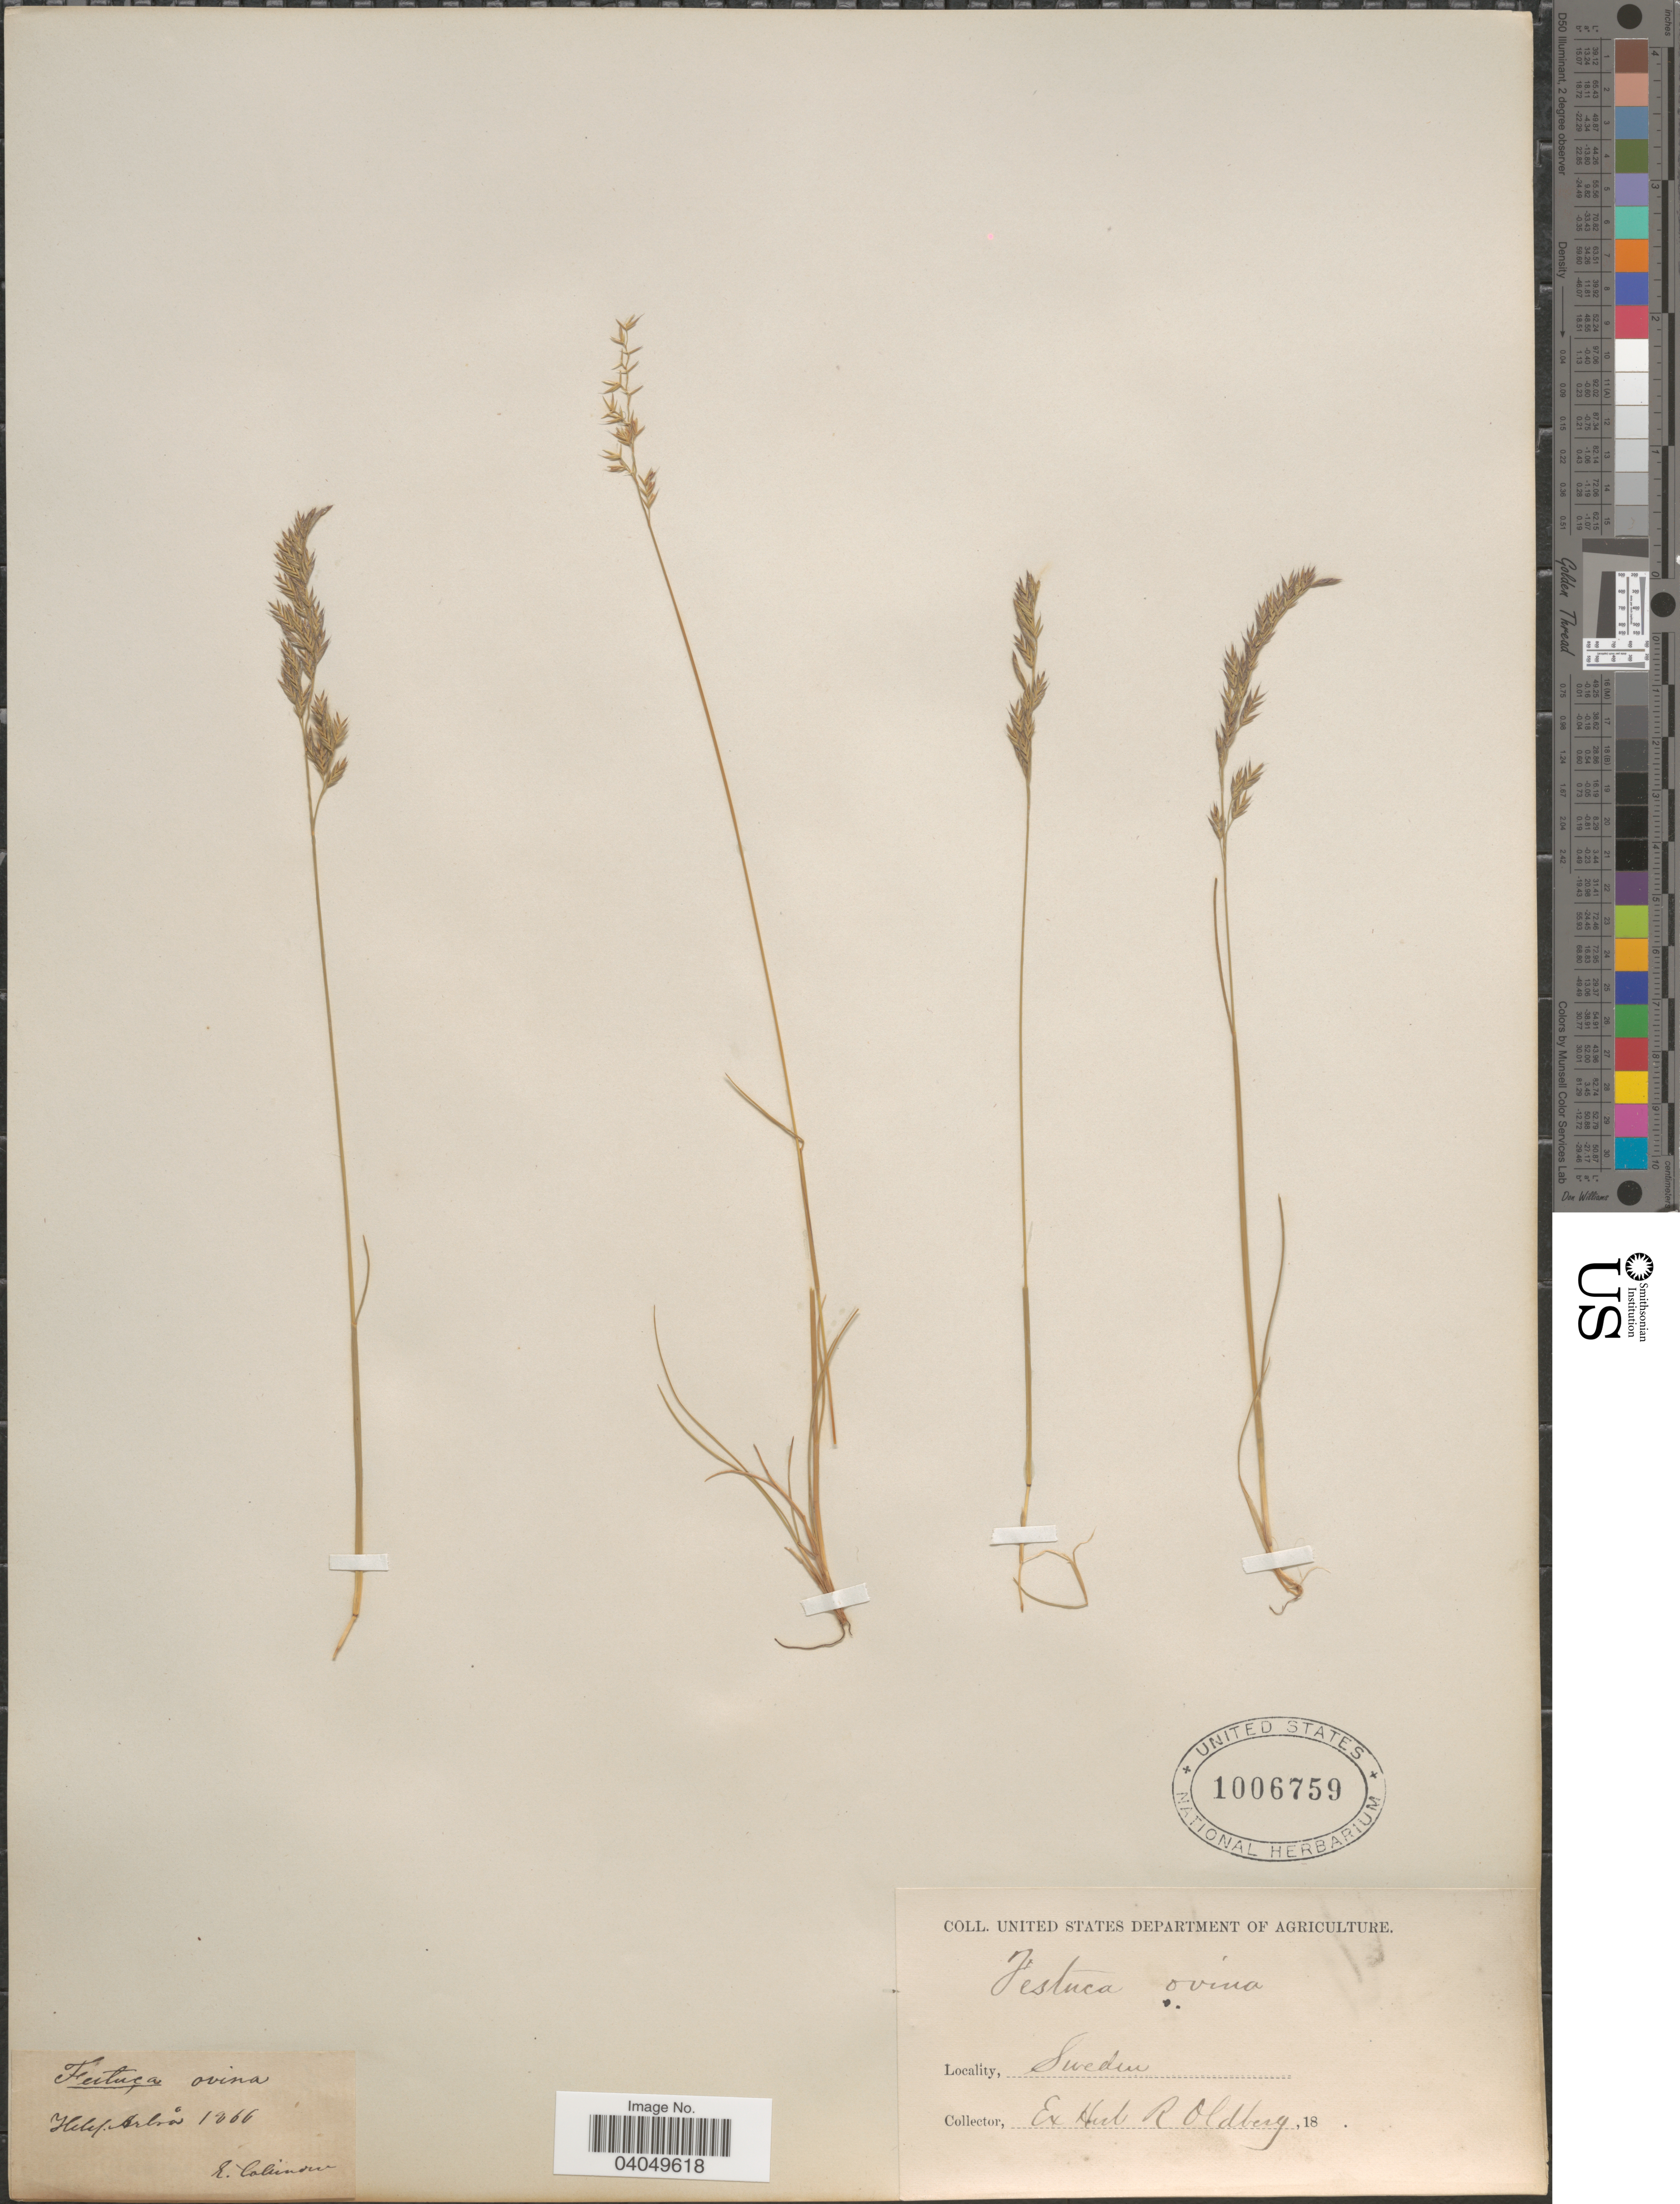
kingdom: Plantae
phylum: Tracheophyta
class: Liliopsida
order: Poales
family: Poaceae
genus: Festuca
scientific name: Festuca ovina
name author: L.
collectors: E. Collinder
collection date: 1866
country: Sweden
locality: Helef, Arbrå.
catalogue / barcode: US 1006759